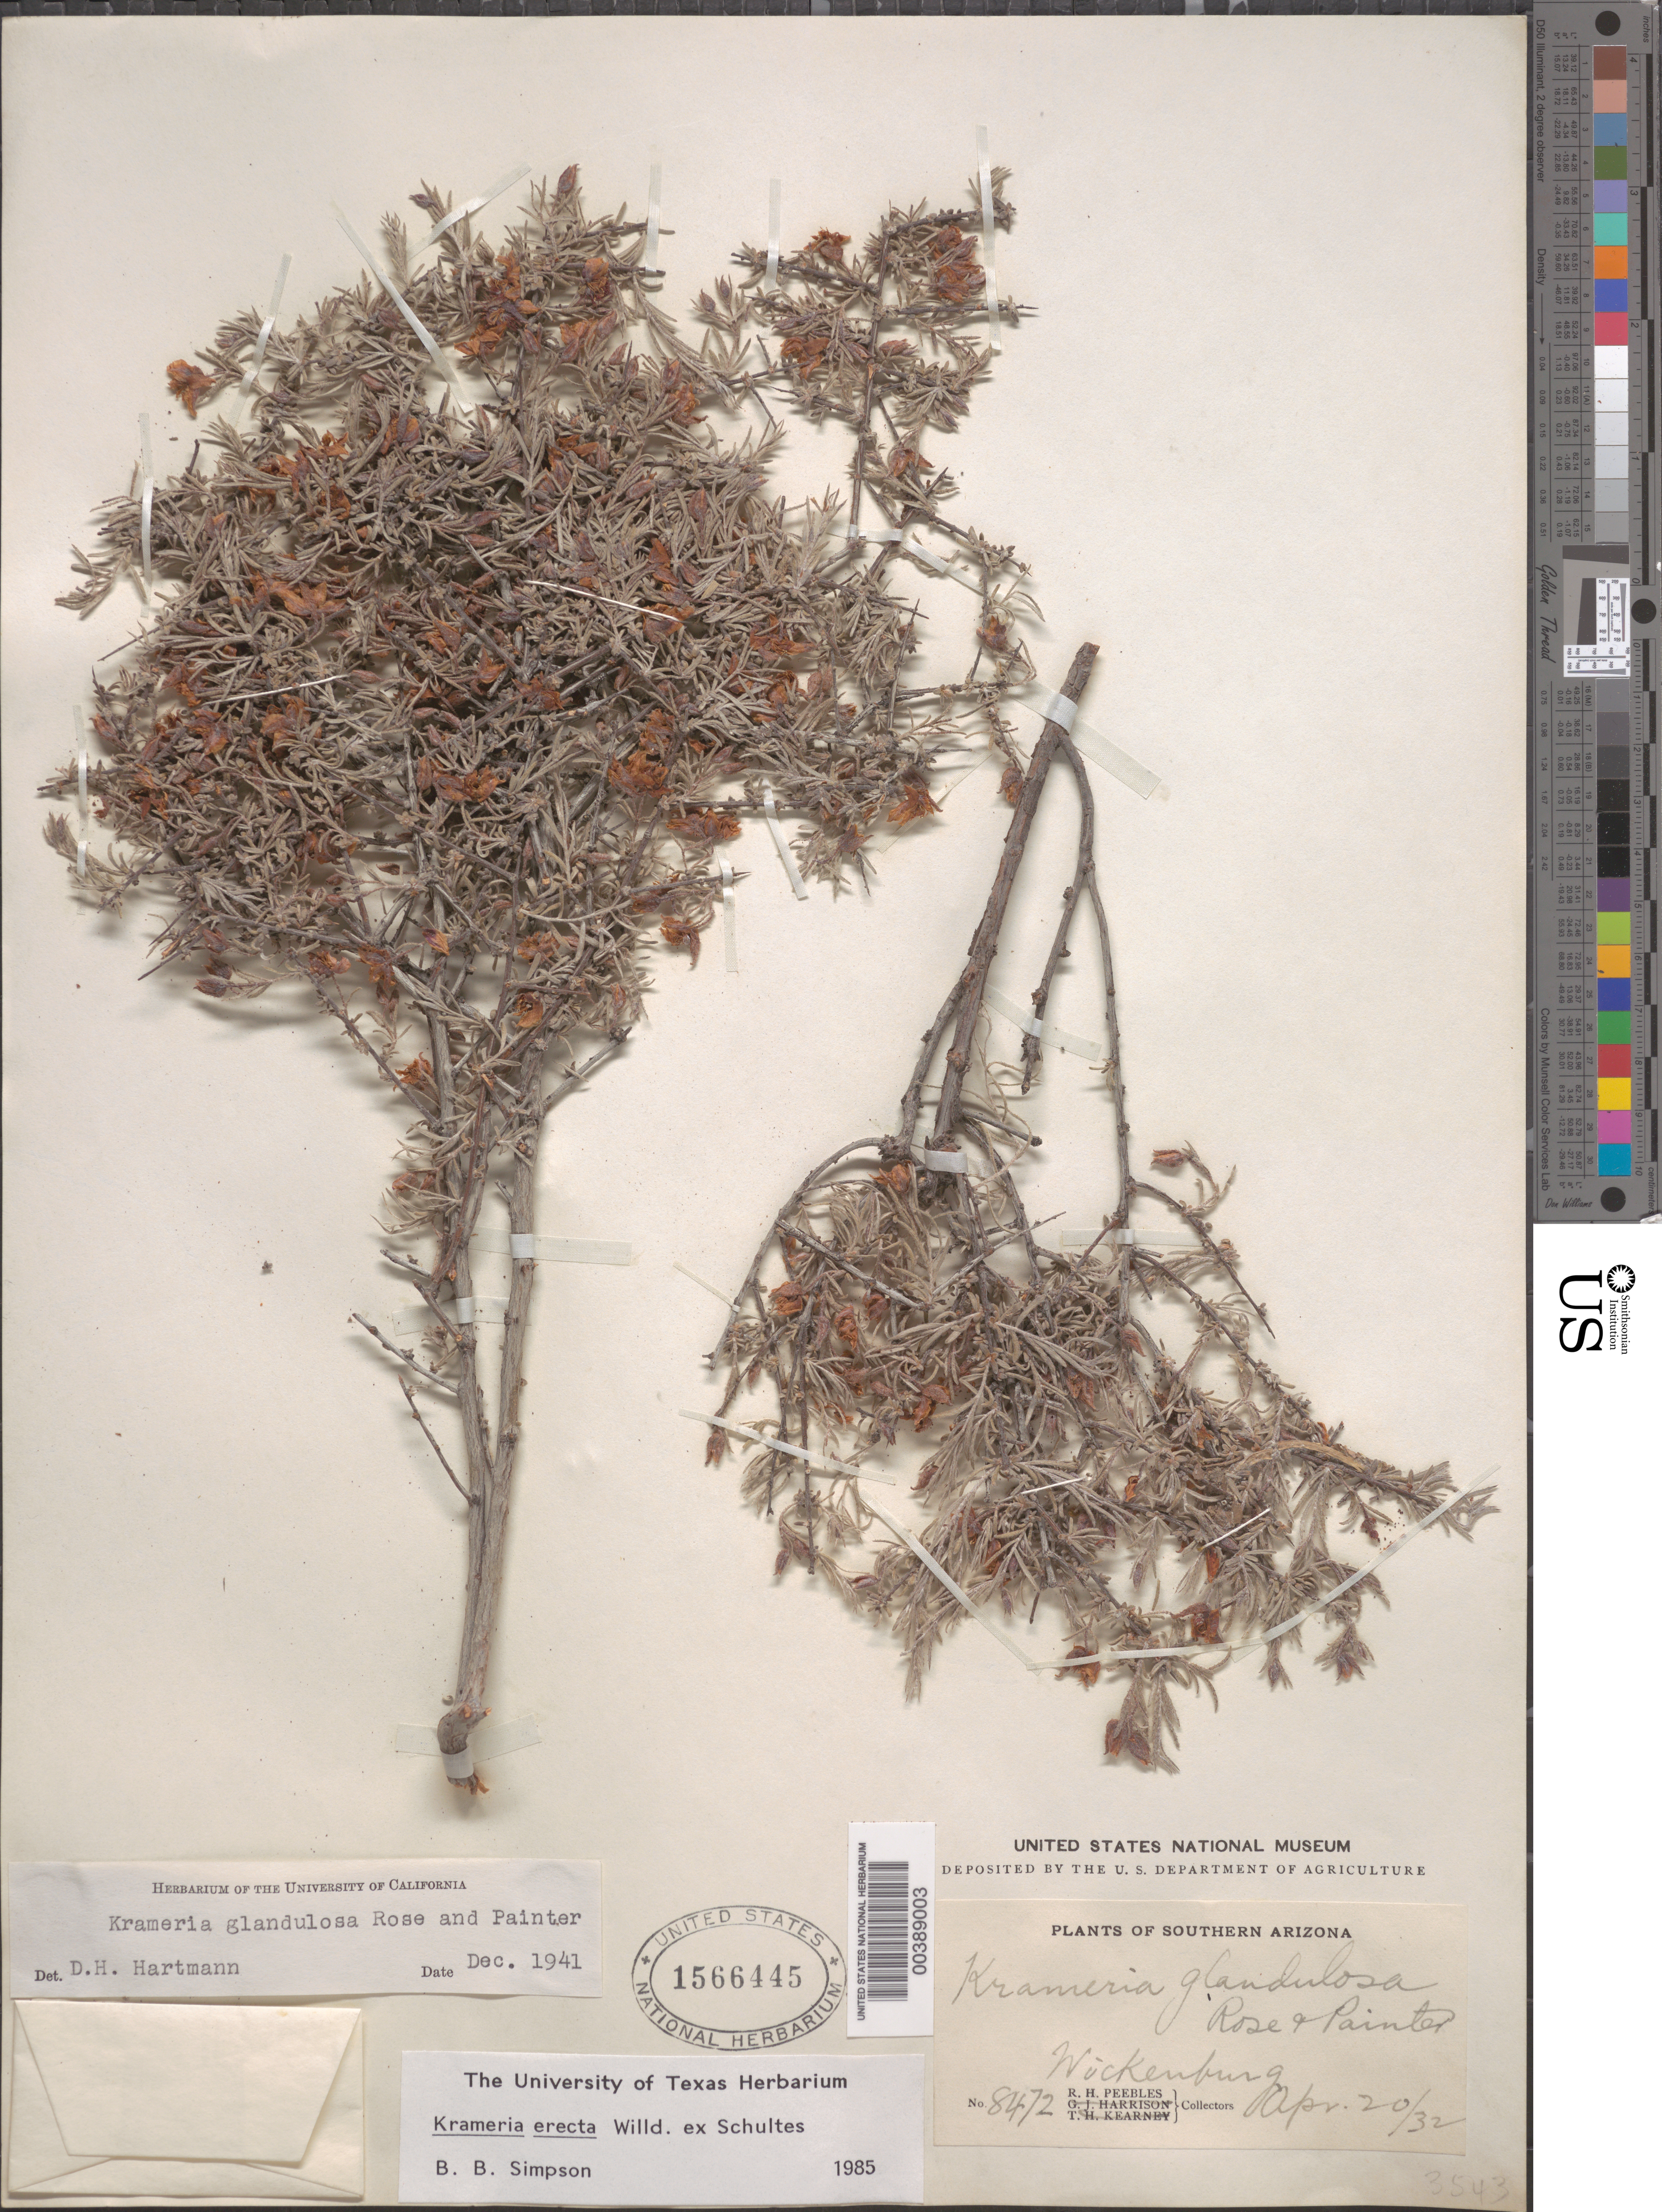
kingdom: Plantae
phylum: Tracheophyta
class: Magnoliopsida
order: Zygophyllales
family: Krameriaceae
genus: Krameria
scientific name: Krameria glandulosa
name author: Rose & J.H. Painter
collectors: R. H. Peebles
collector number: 8472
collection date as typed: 20 Apr 1932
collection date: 1932-04-20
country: United States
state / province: Arizona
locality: Wuckenburg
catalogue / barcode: US 1566445